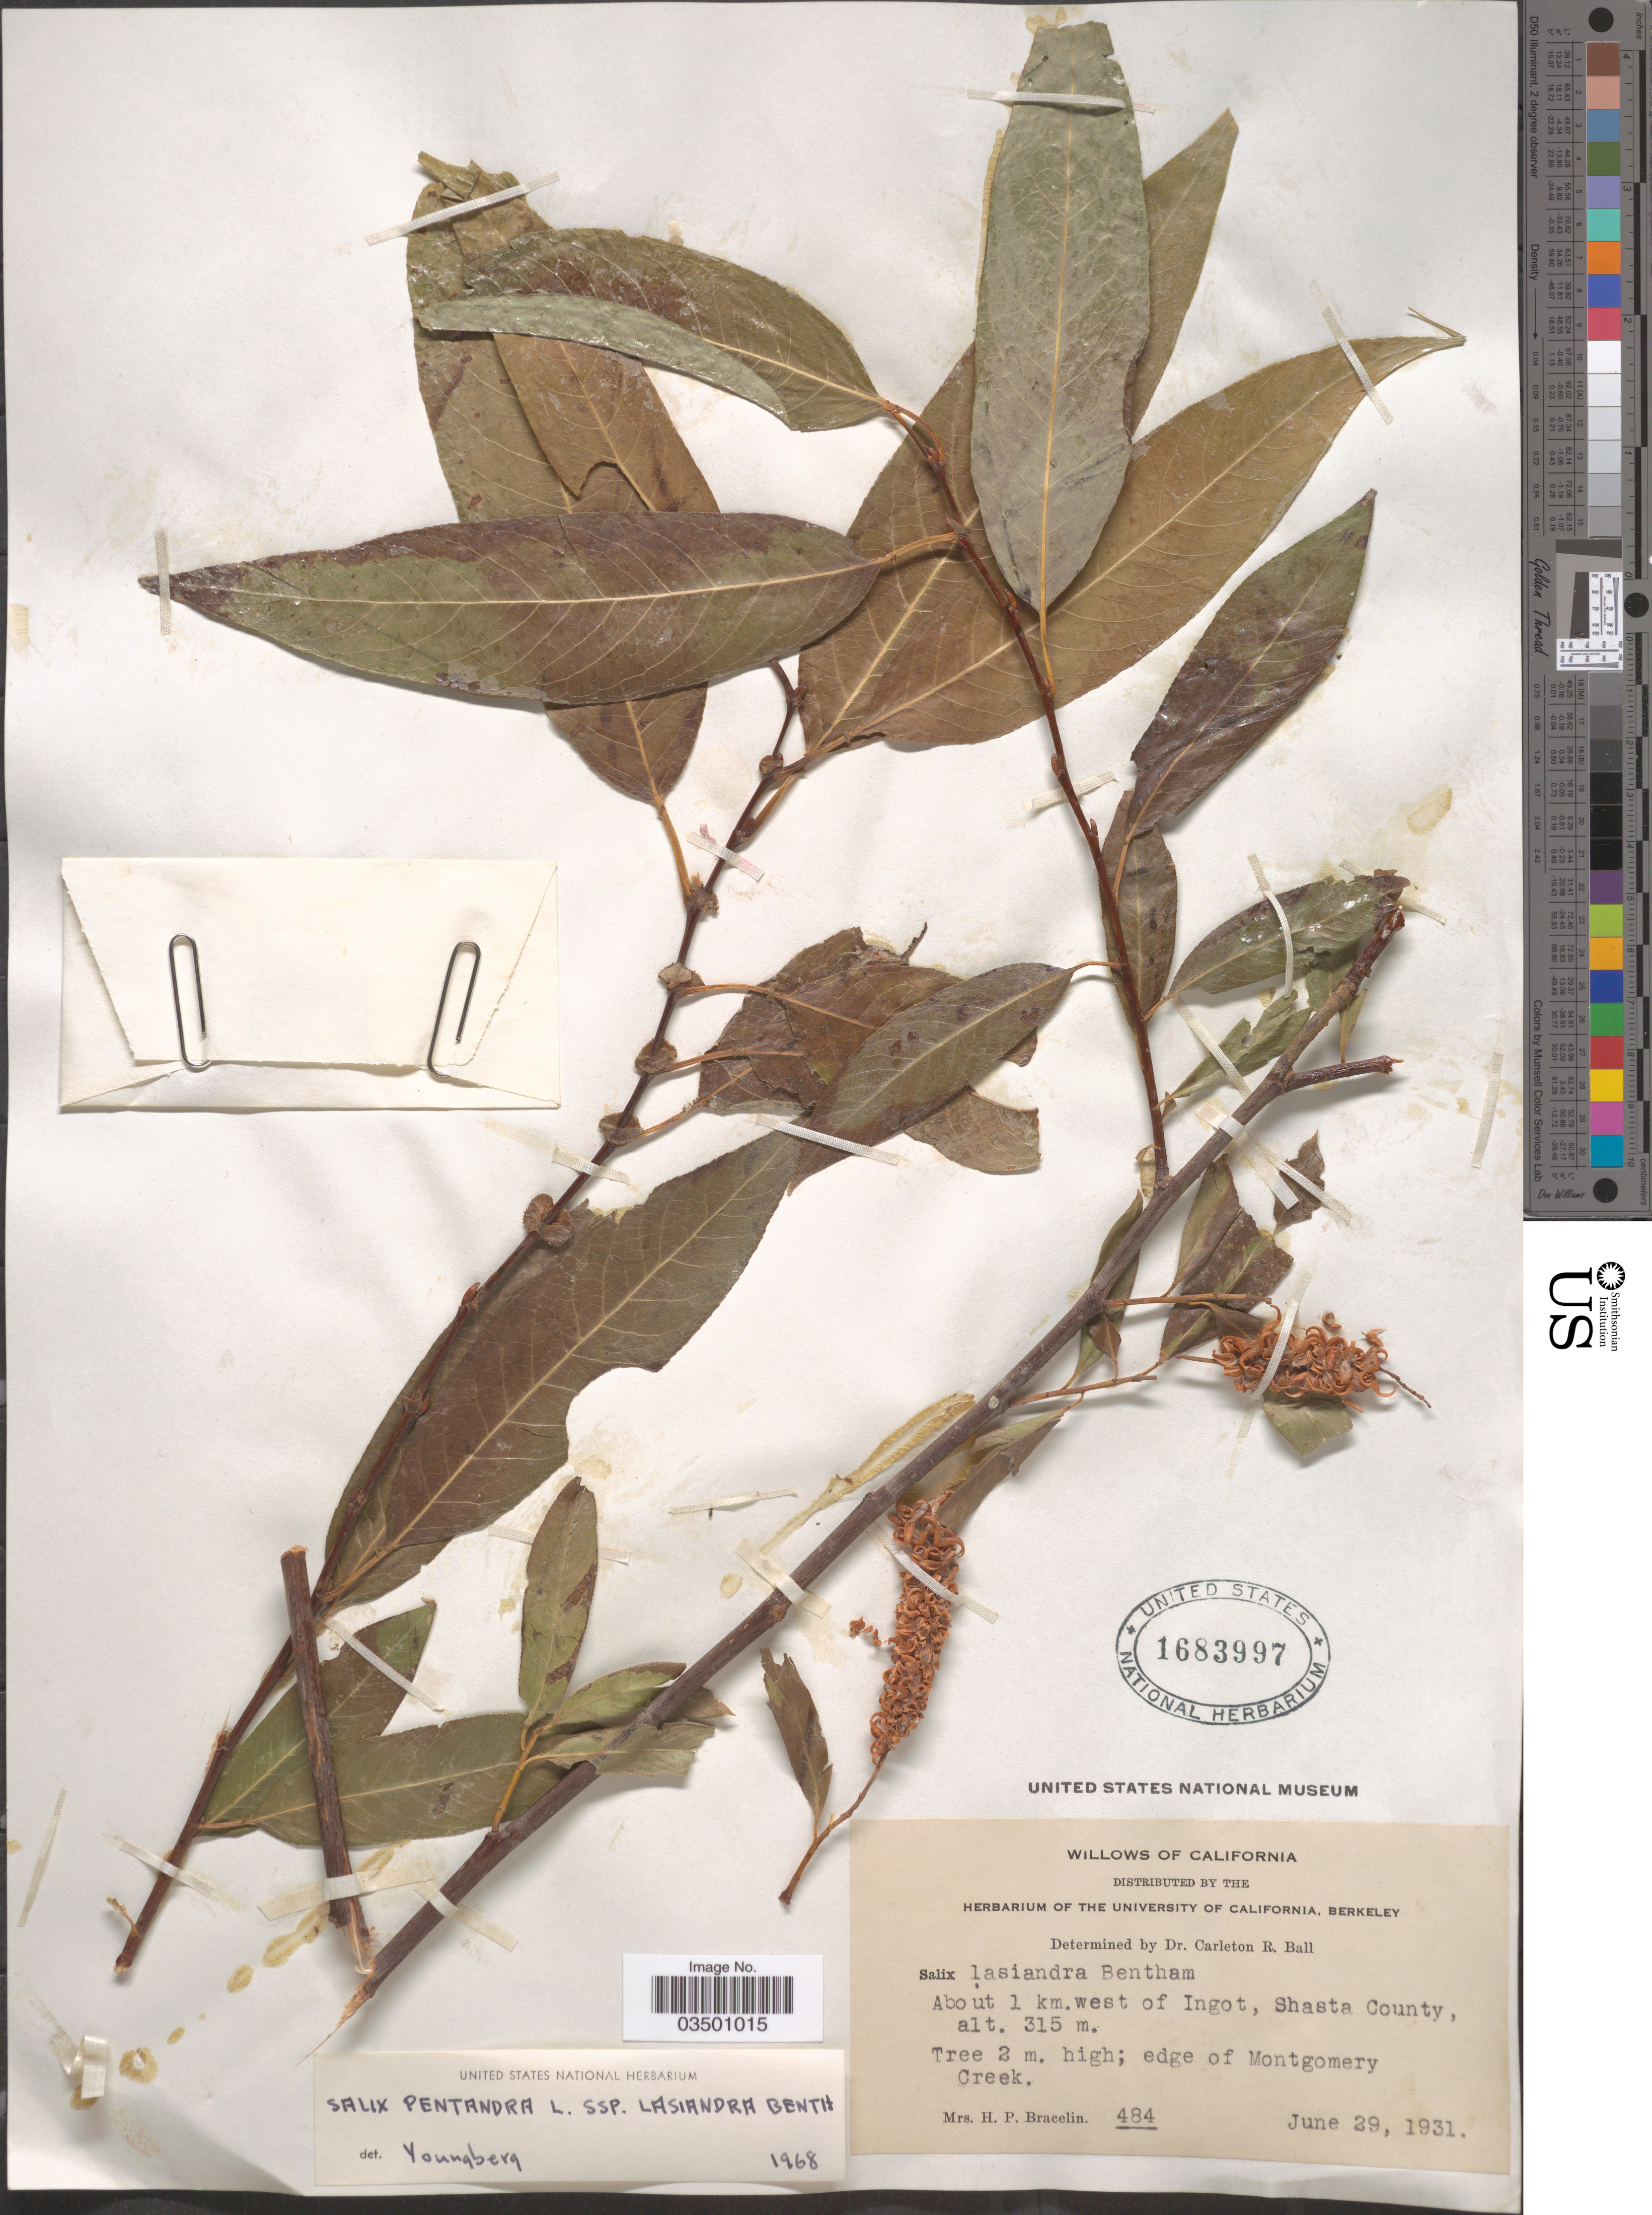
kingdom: Plantae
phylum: Tracheophyta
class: Magnoliopsida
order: Malpighiales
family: Salicaceae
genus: Salix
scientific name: Salix lasiandra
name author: Benth.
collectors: H. Bracelin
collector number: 484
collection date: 1931-06-29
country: United States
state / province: California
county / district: Shasta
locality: About 1 km. west of Ingot, Shasta County. Edge of Montgomery Creek.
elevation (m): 315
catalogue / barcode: US 1683997